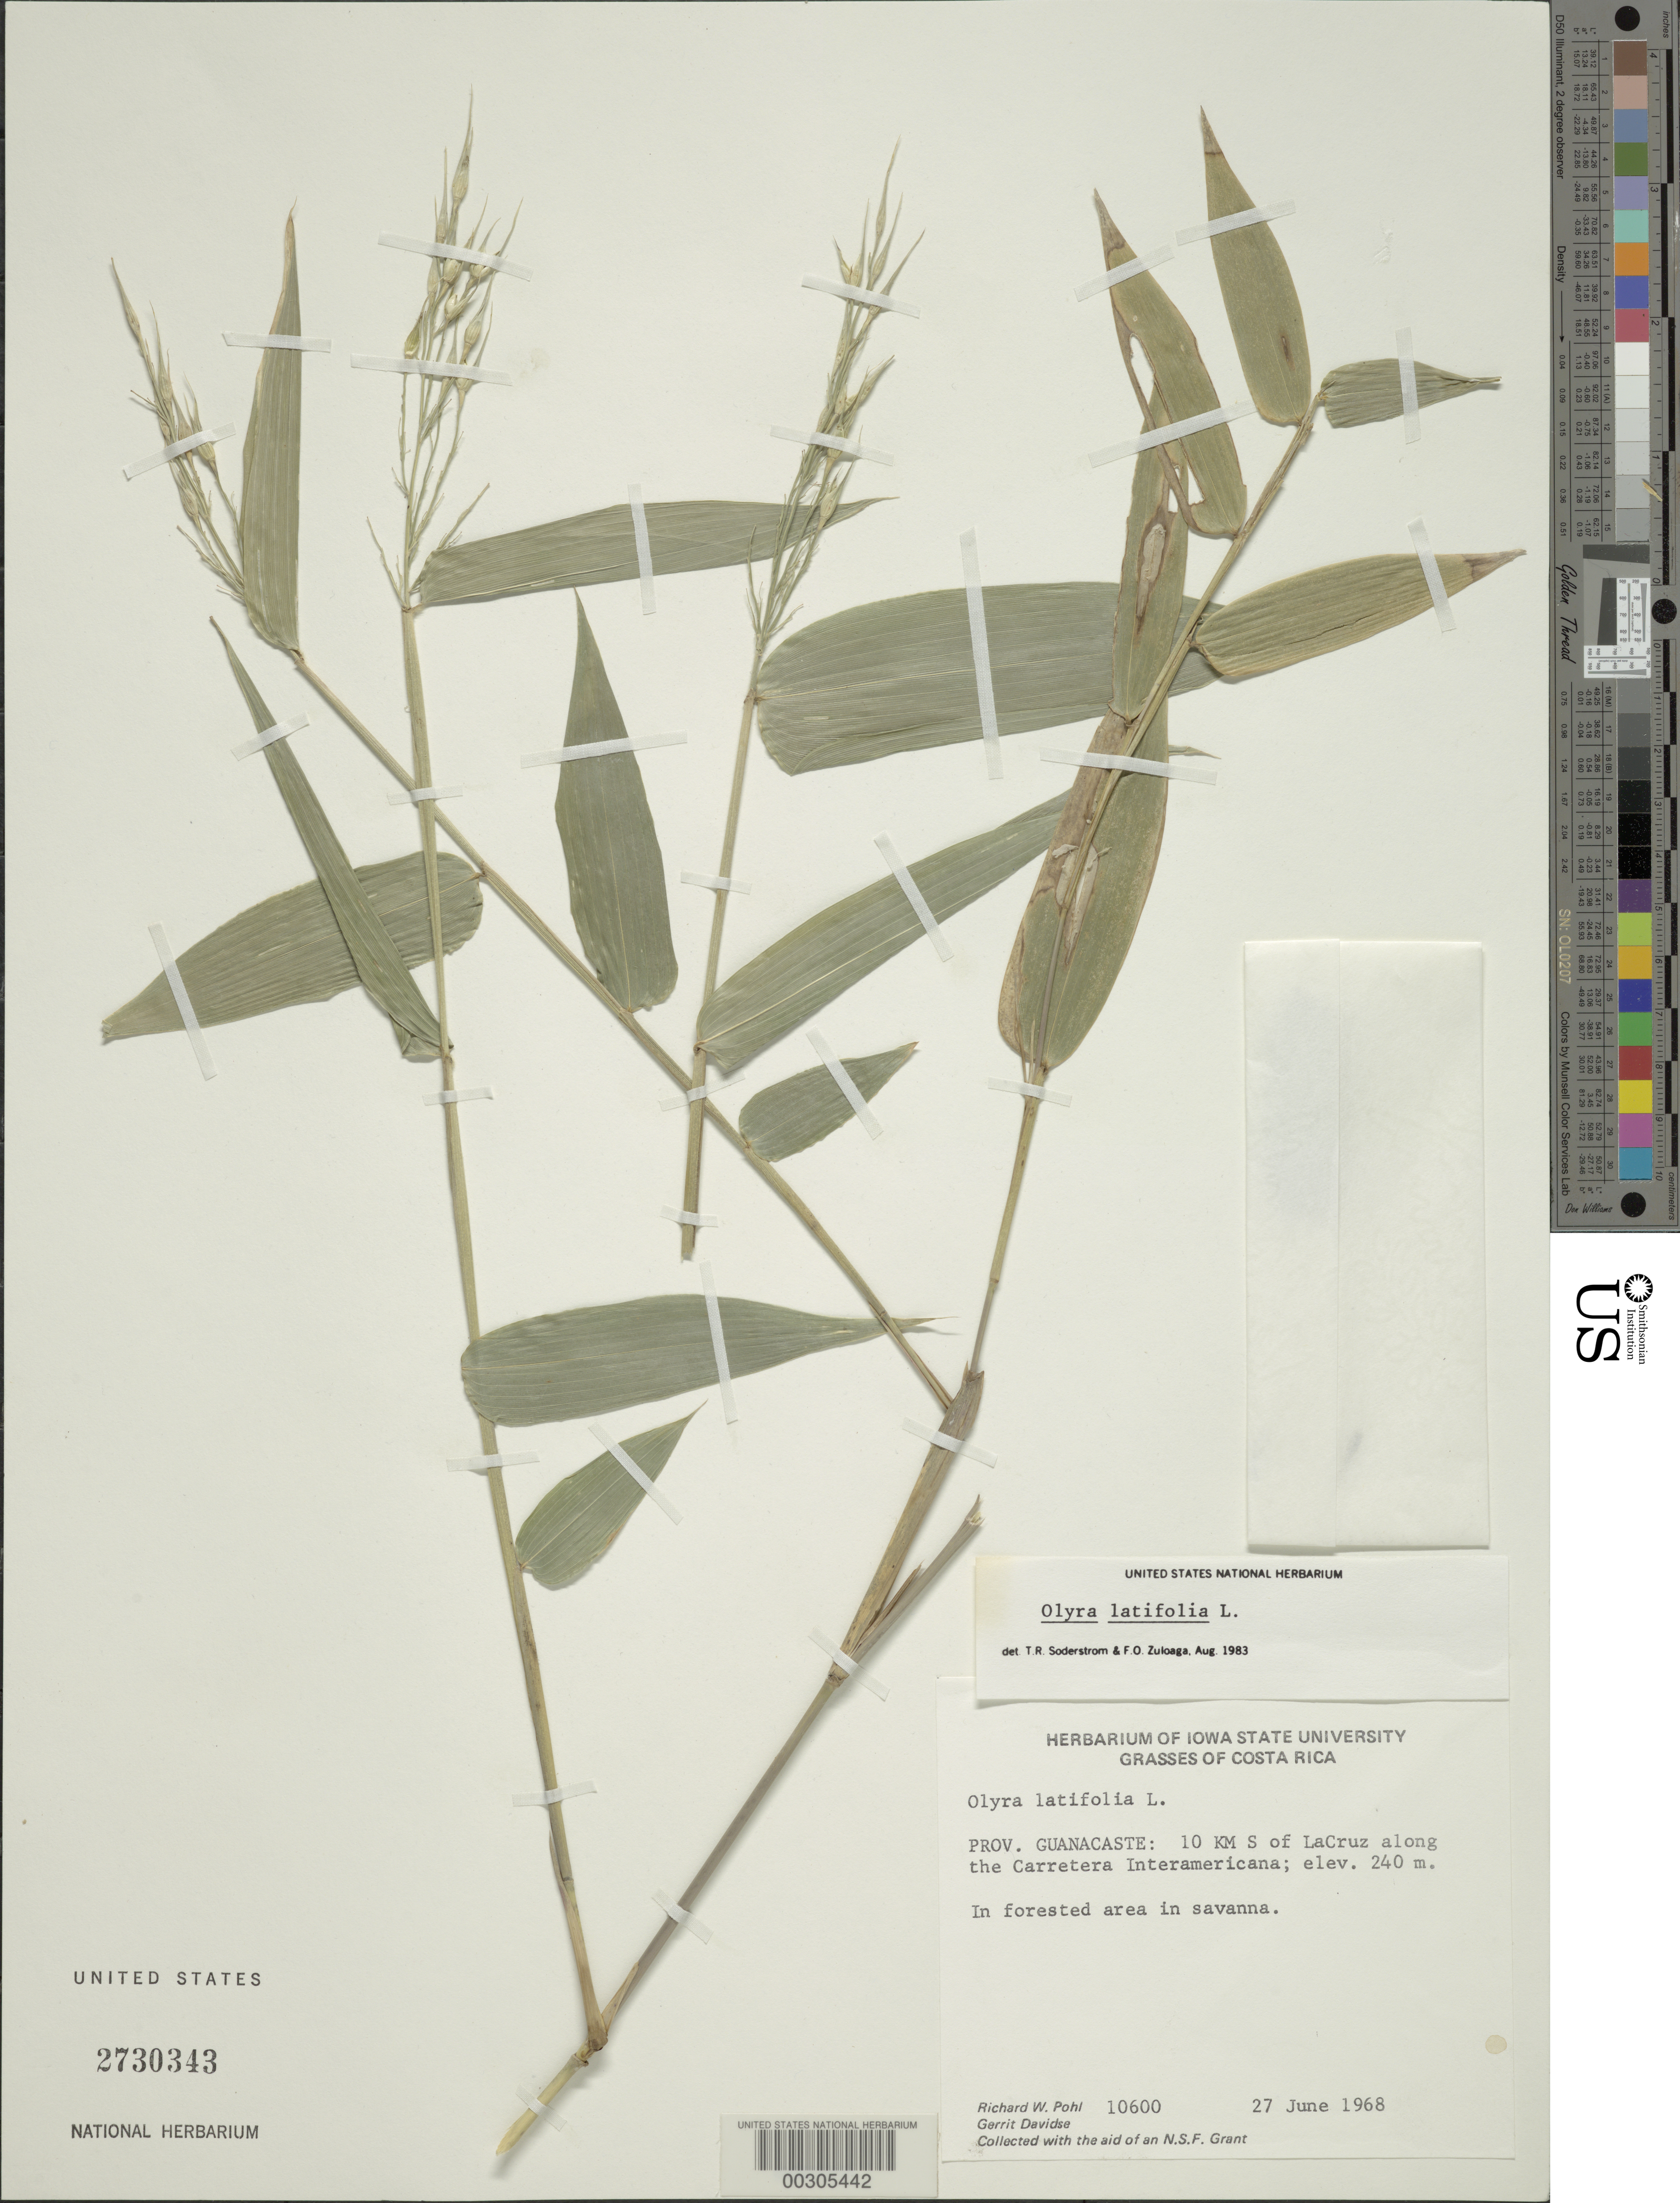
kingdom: Plantae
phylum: Tracheophyta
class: Liliopsida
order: Poales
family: Poaceae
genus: Olyra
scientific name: Olyra latifolia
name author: L.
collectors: R. W. Pohl & G. Davidse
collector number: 10600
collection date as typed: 27 Jun 1968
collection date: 1968-06-27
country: Costa Rica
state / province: Guanacaste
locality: La Cruz, carretera Interamericana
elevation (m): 240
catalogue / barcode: US 2730343